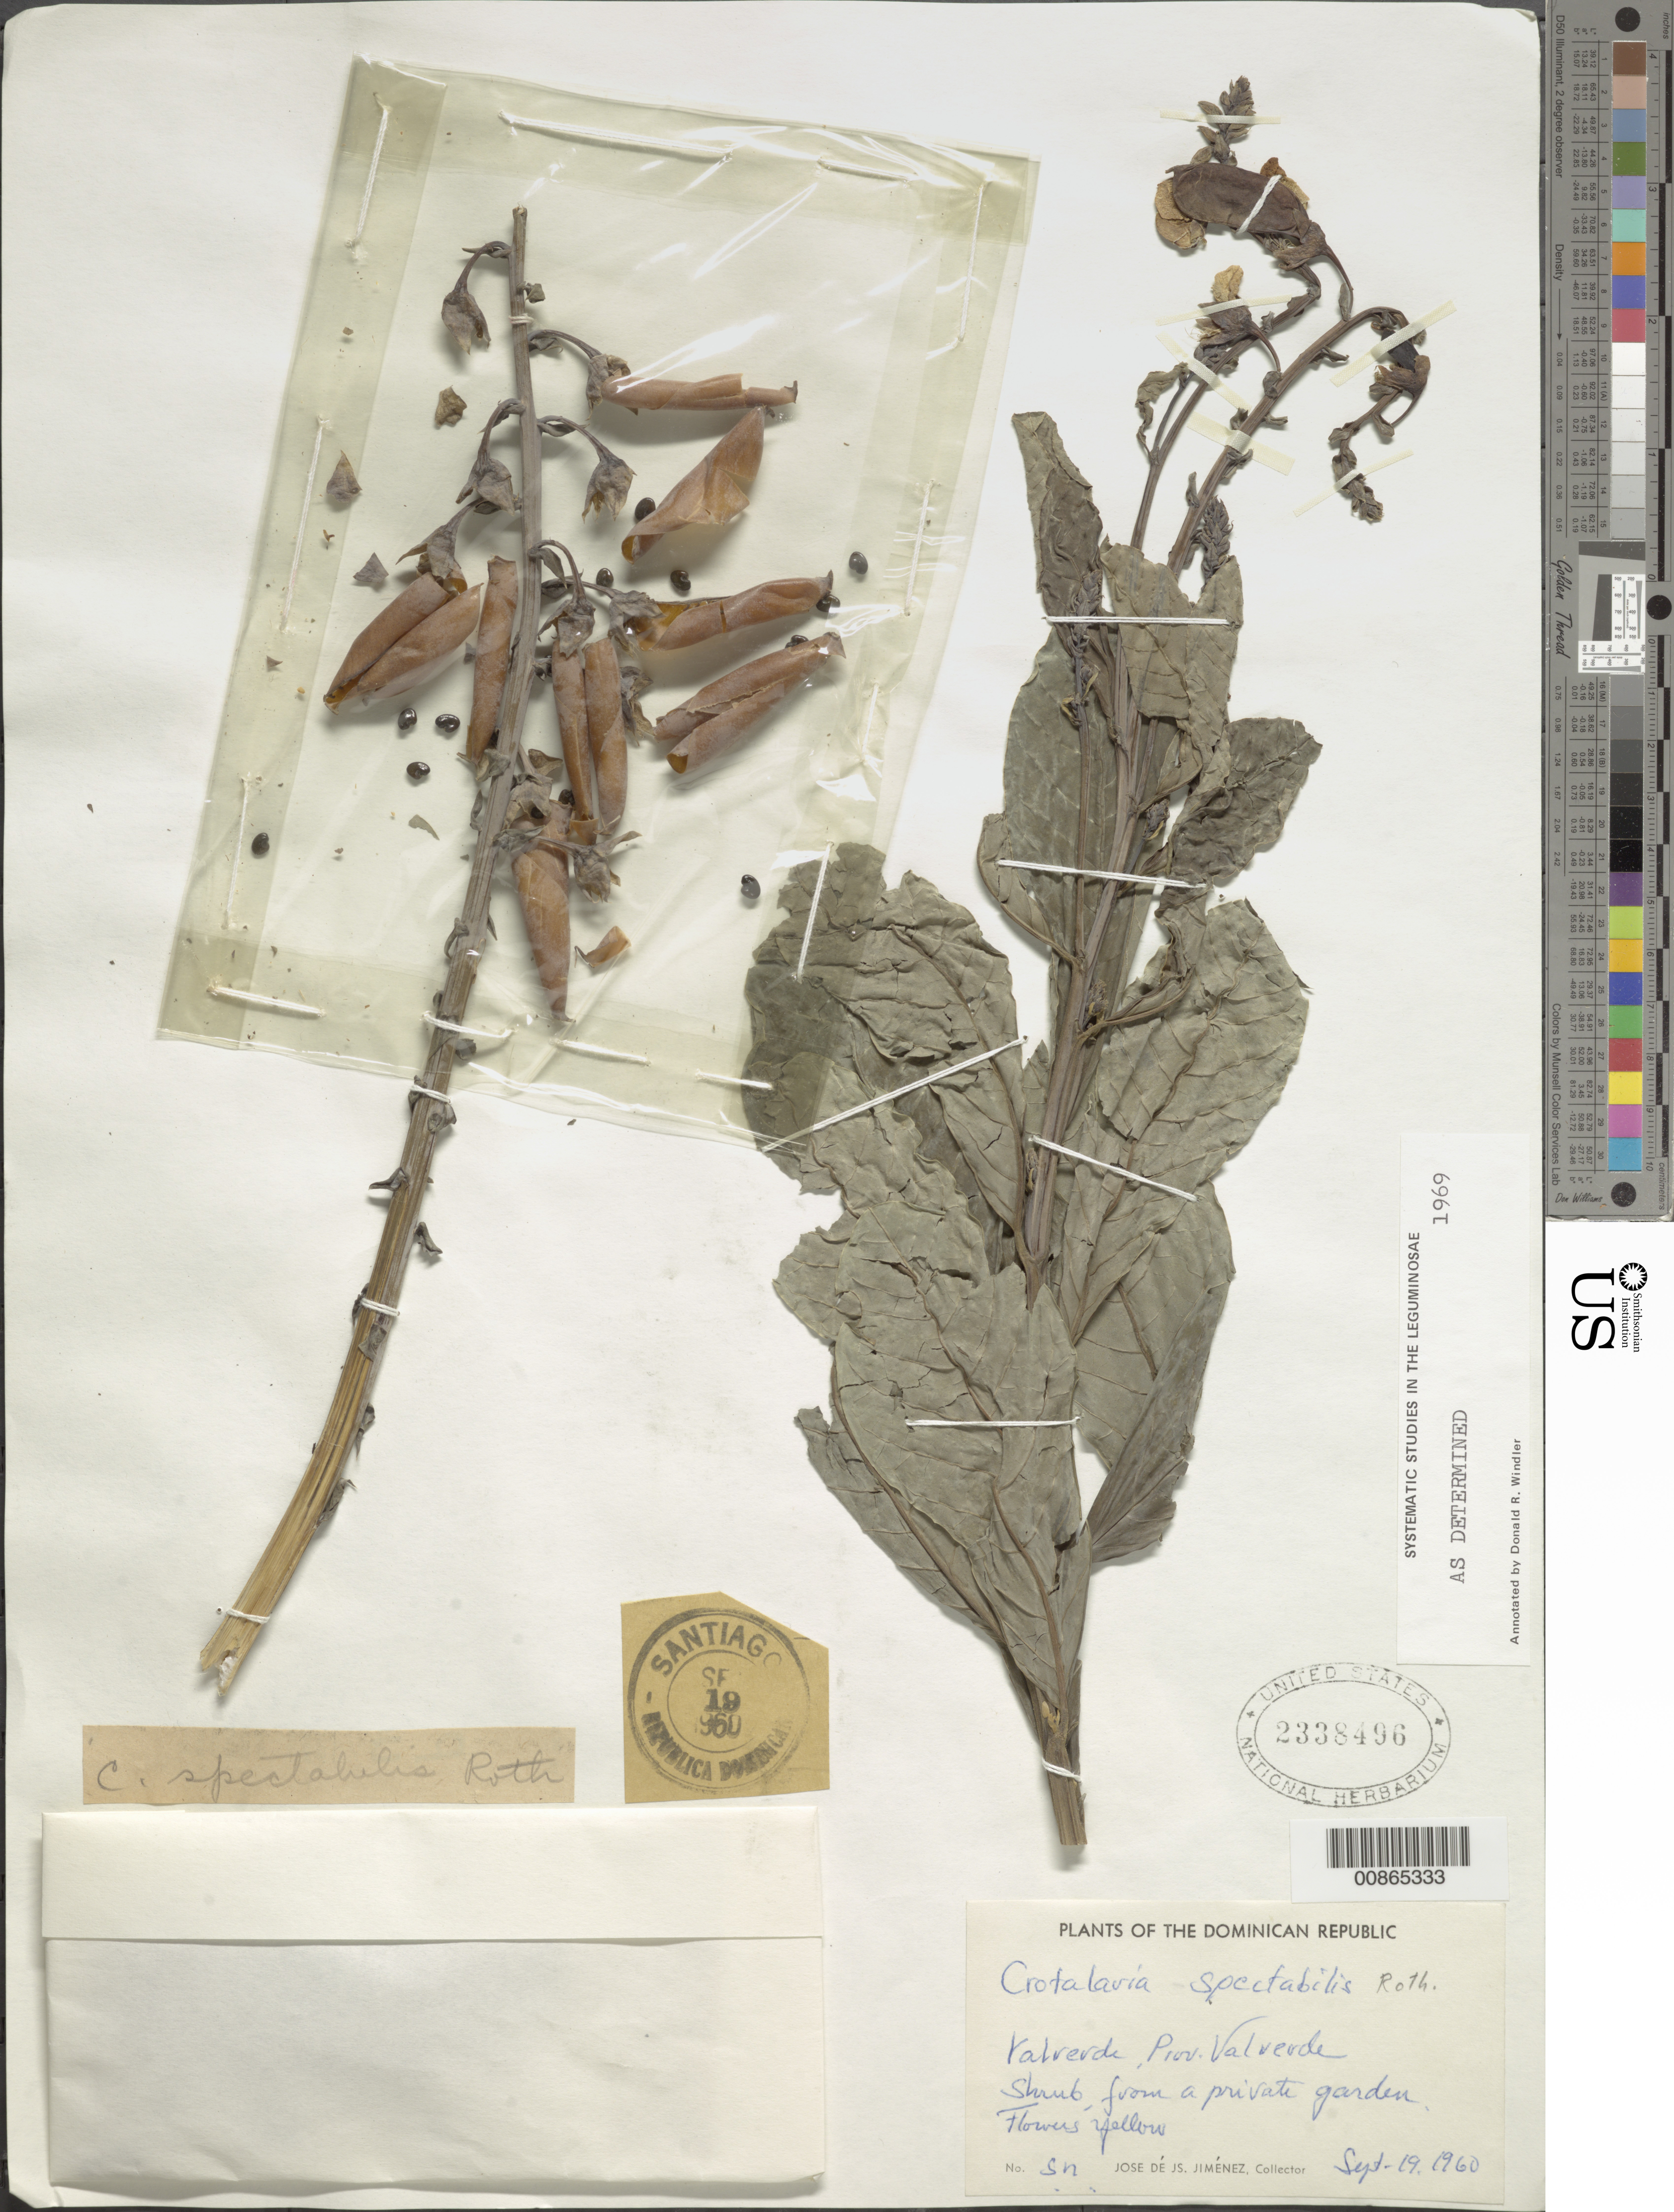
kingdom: Plantae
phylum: Tracheophyta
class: Magnoliopsida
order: Fabales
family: Fabaceae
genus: Crotalaria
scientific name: Crotalaria spectabilis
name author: Roth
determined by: Windler, D. R.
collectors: J. J. Jiménez Almonte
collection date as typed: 19 Sep 1960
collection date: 1960-09-19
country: Dominican Republic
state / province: Valverde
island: Hispaniola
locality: Valverde.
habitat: Private garden.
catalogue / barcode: US 2338496